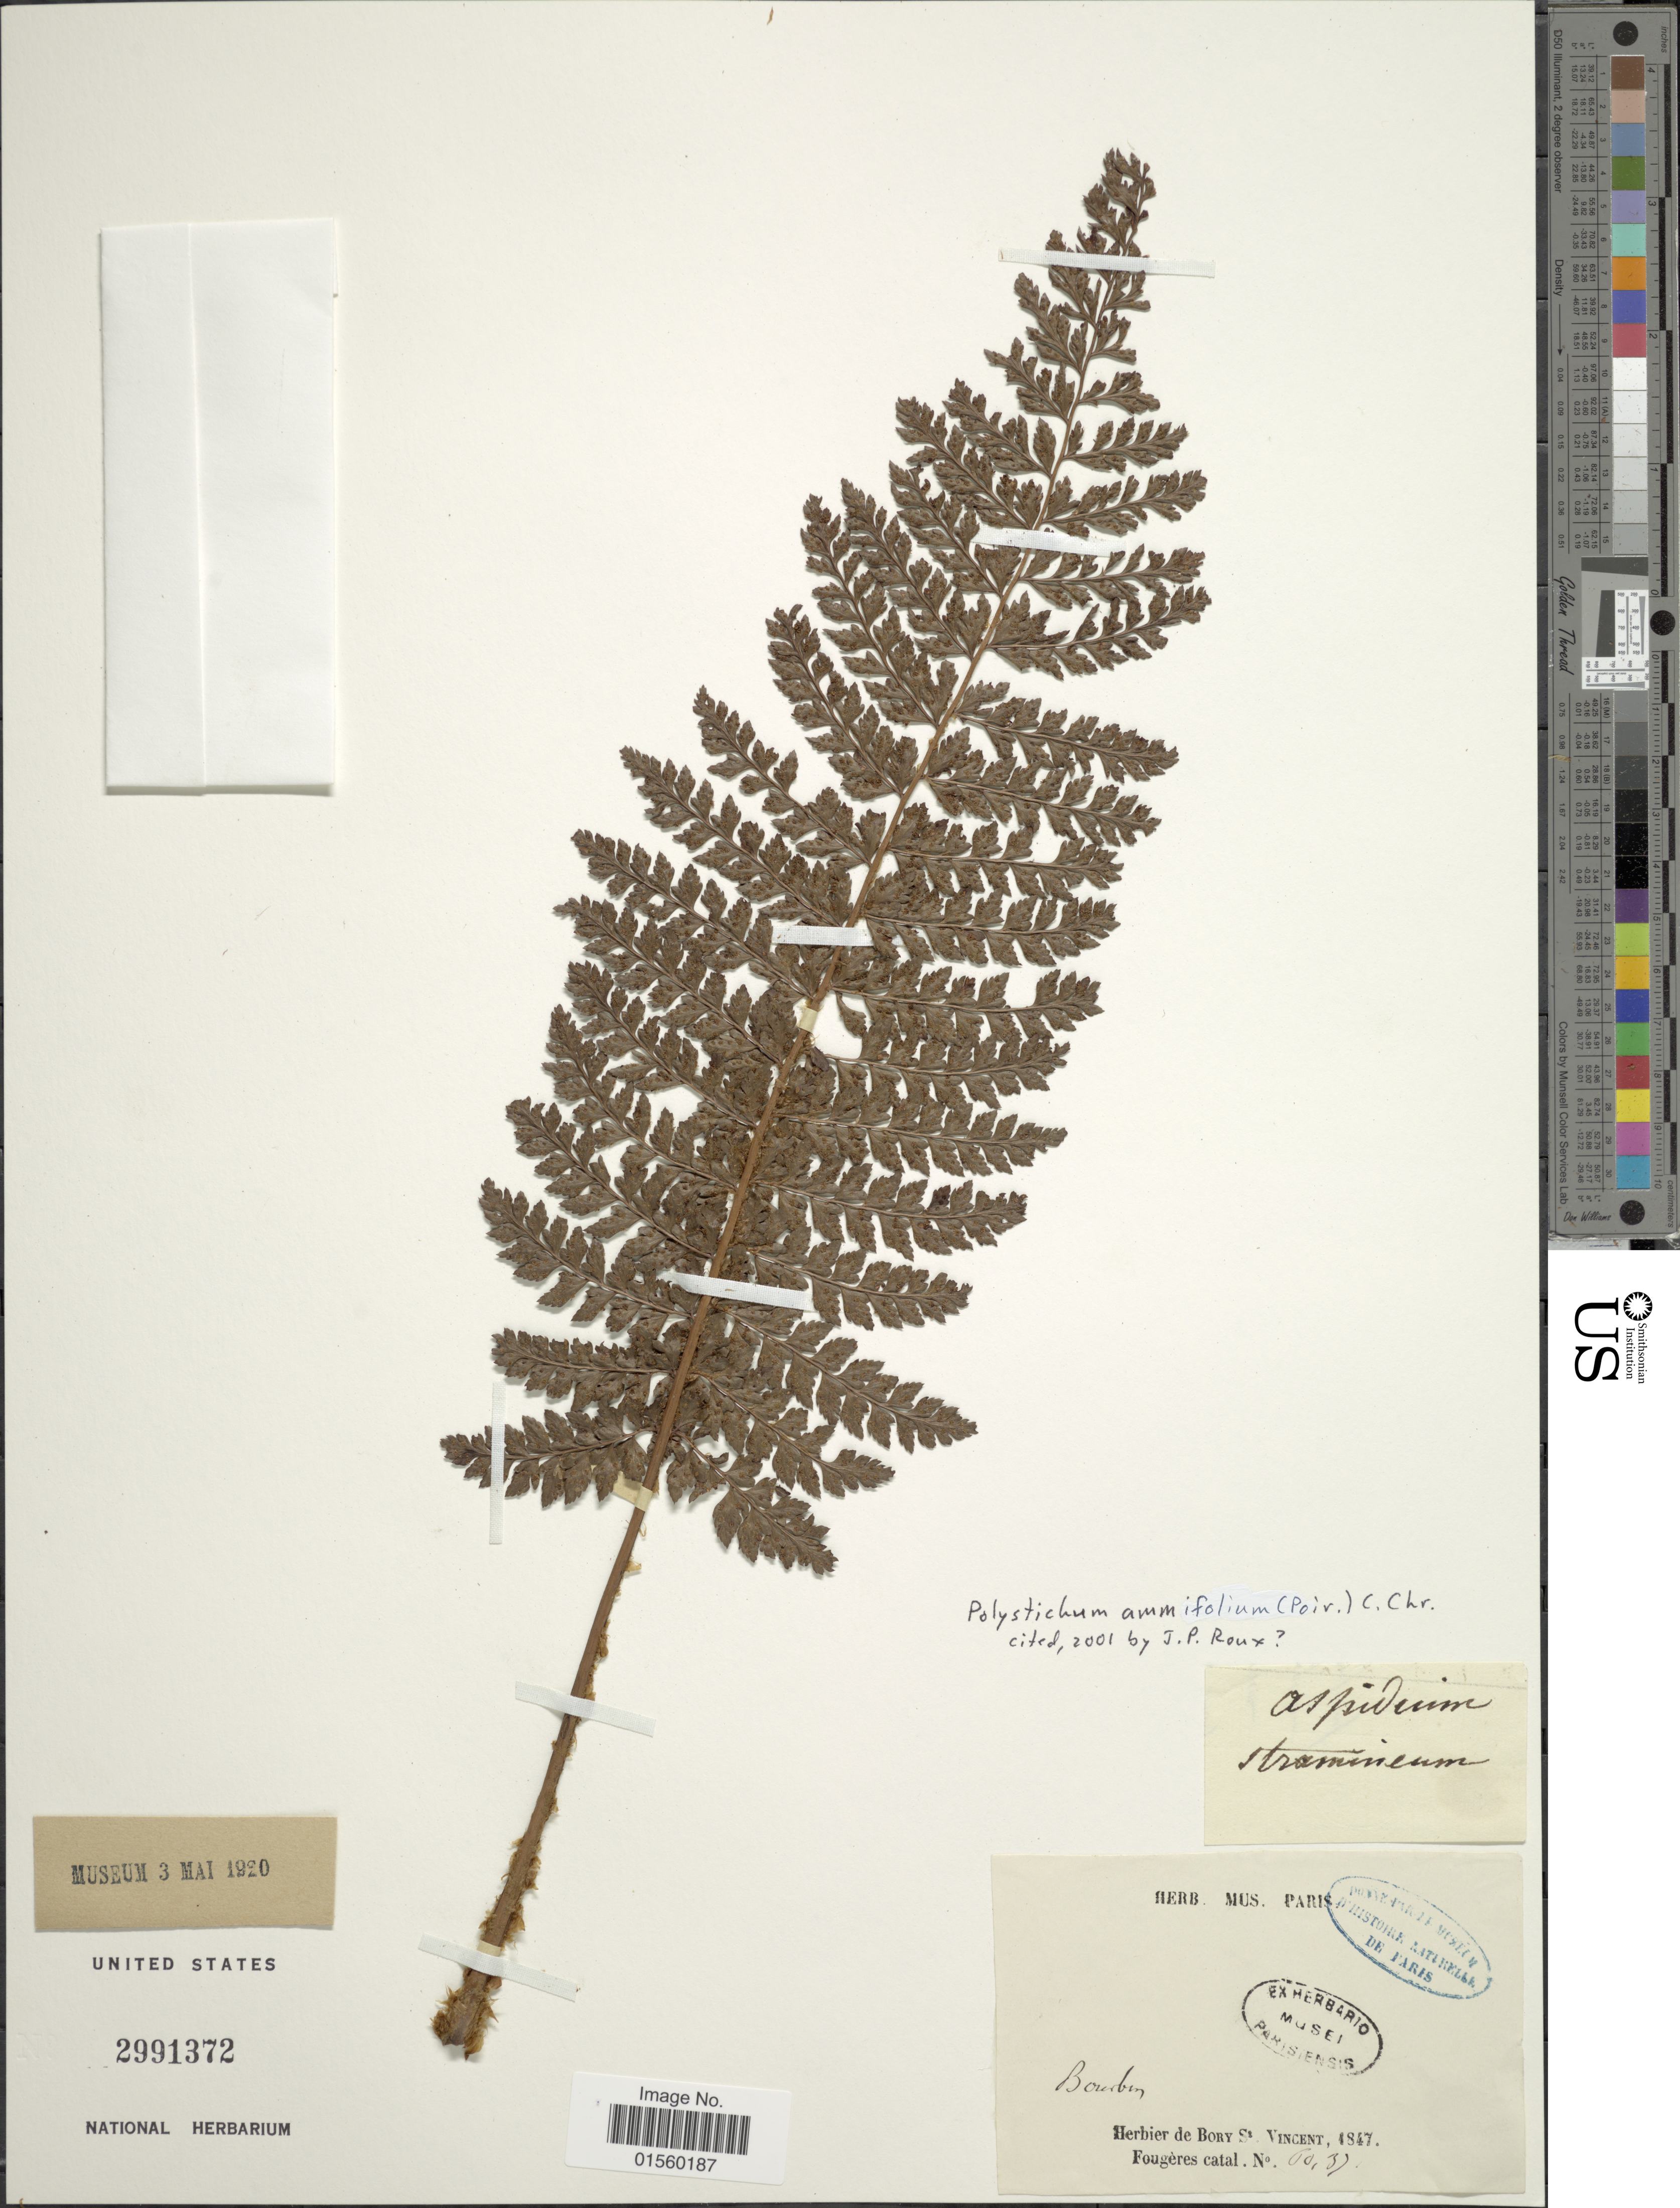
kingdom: Plantae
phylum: Tracheophyta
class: Polypodiopsida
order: Polypodiales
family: Dryopteridaceae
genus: Polystichum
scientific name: Polystichum ammifolium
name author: (Desv.) C. Chr.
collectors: Bory de St. Vincent, J. (herbarium)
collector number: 6037*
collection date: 1847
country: Reunion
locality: Bourbon, Fougeres catal [interpreted]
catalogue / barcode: US 2991372